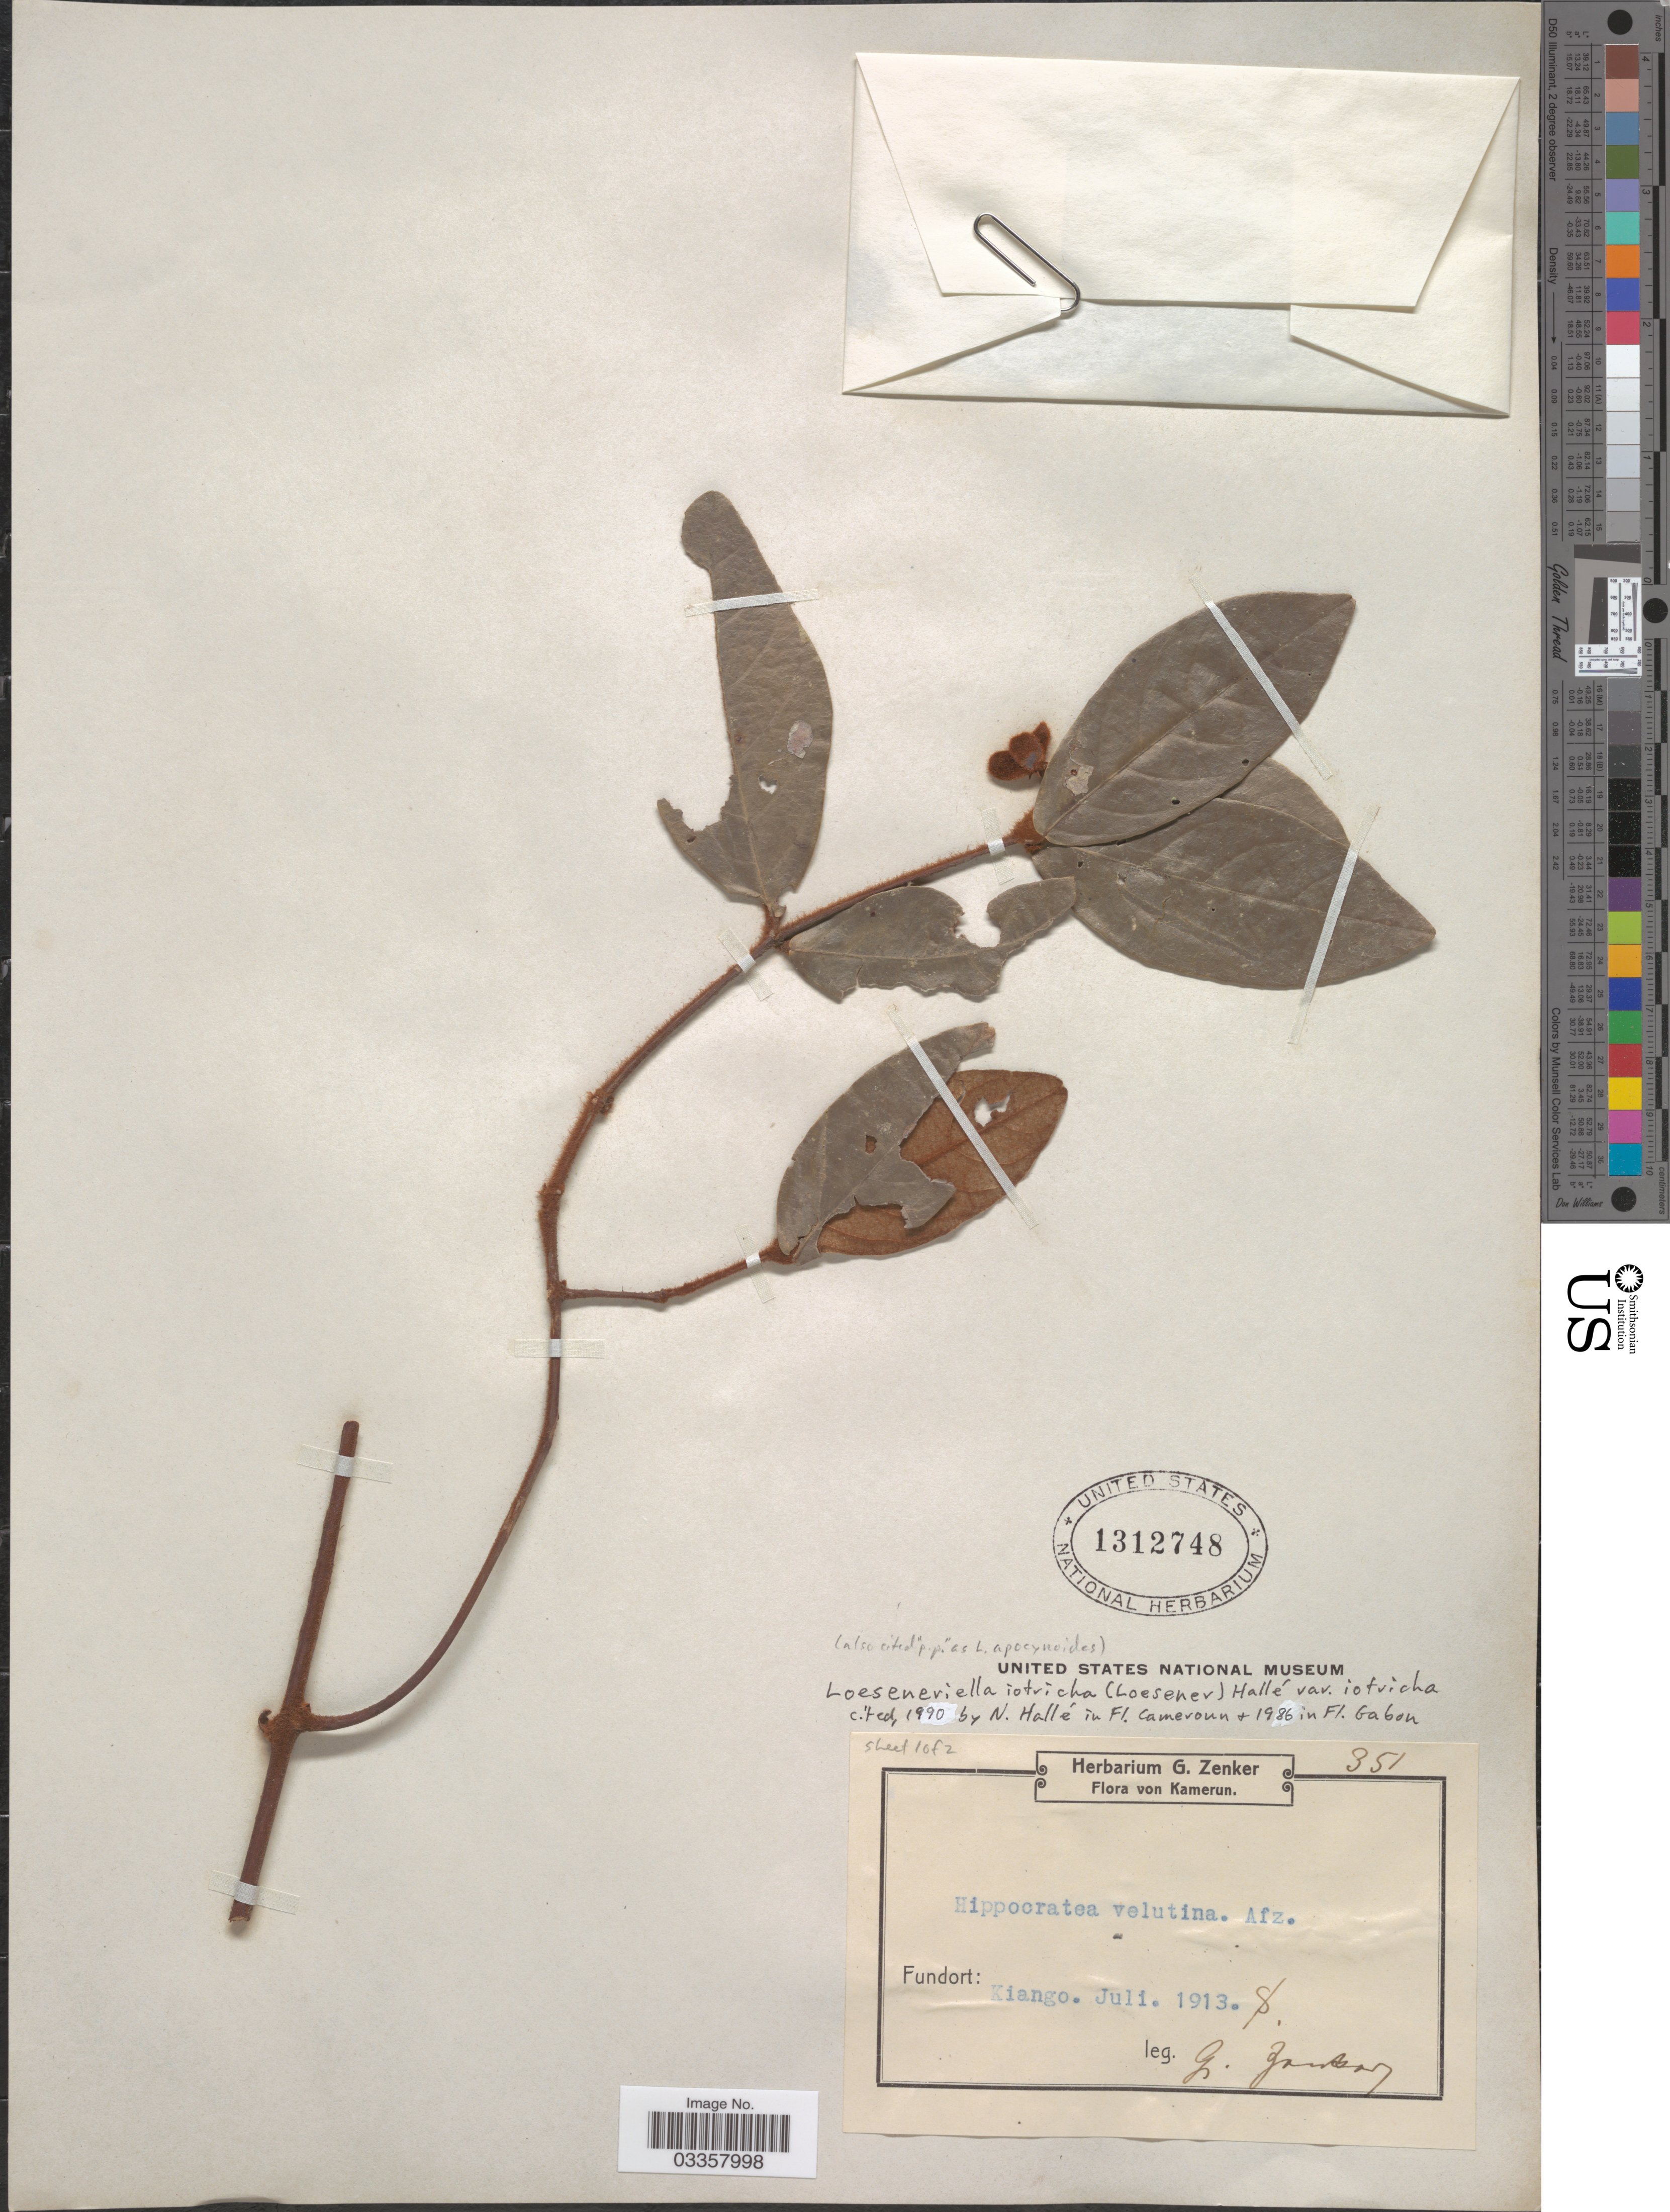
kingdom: Plantae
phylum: Tracheophyta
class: Magnoliopsida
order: Celastrales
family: Celastraceae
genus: Loeseneriella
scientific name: Loeseneriella iotricha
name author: N. Hallé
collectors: G. A. Zenker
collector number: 351?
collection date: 1913-07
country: Cameroon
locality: Kamerun. Kiango.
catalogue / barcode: US 1312748